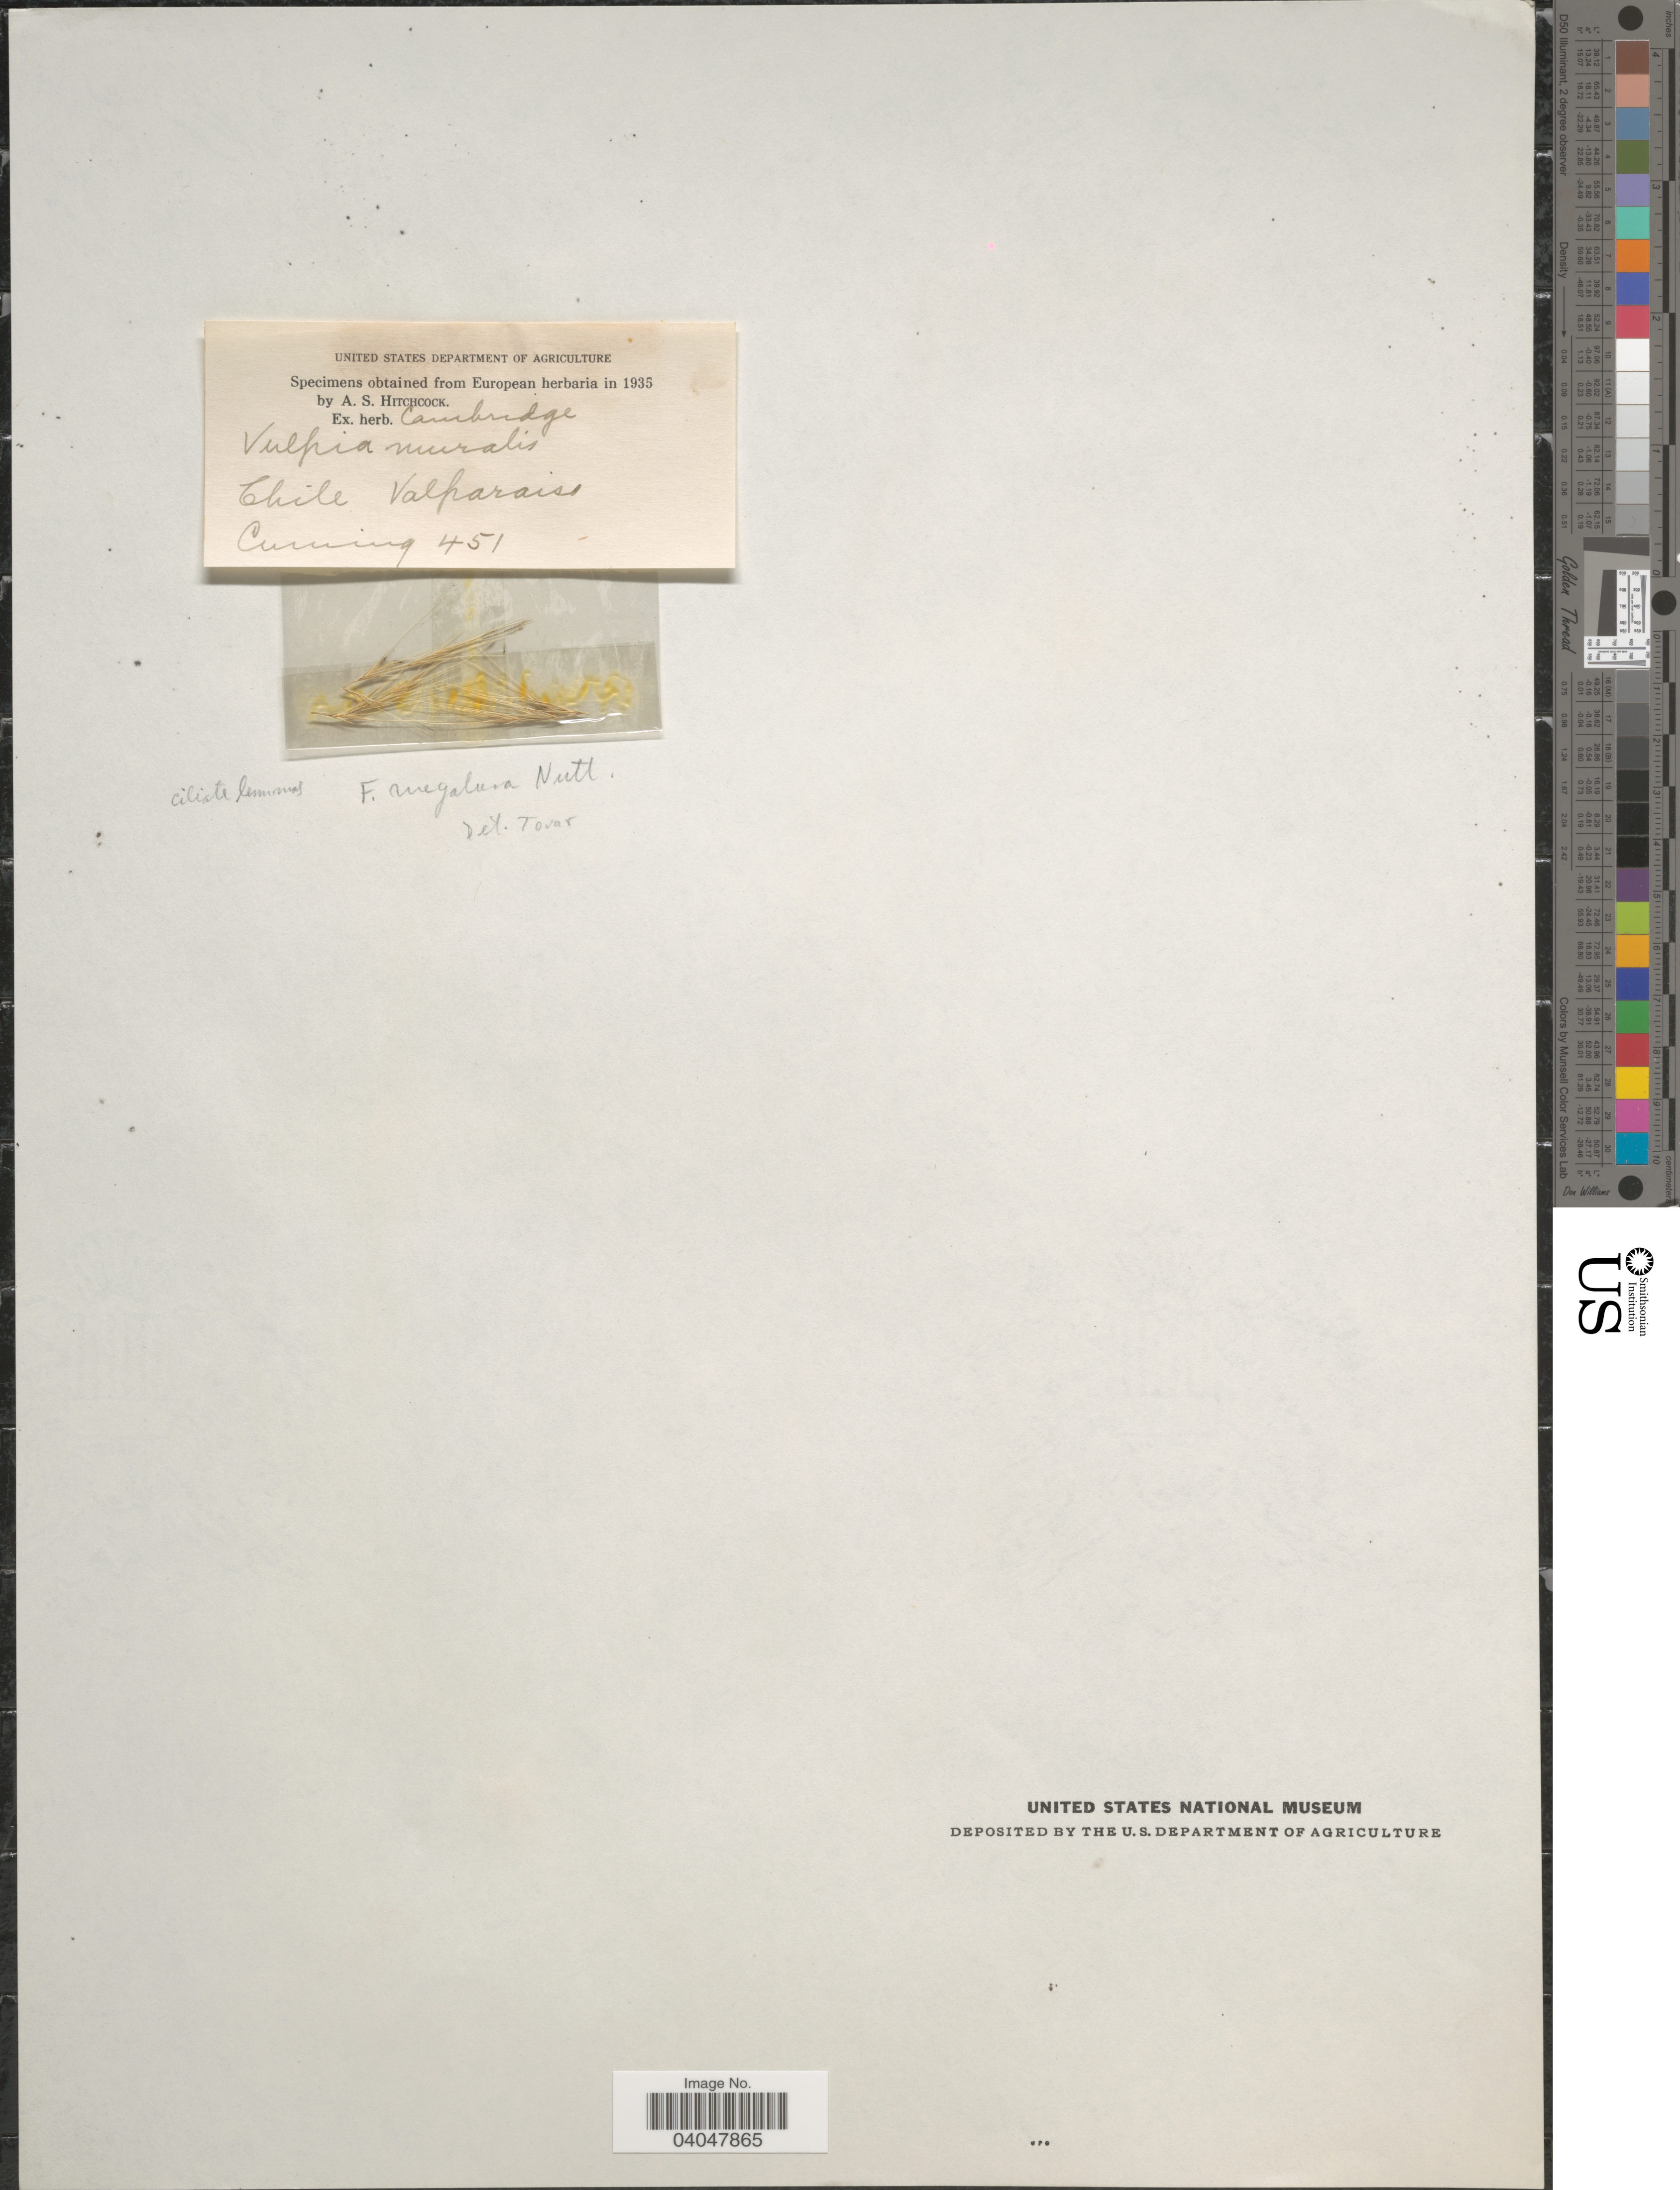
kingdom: Plantae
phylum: Tracheophyta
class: Liliopsida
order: Poales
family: Poaceae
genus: Festuca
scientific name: Festuca megalura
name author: Nutt.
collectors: -. Cuming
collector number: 451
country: Chile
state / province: Valparaíso (V)